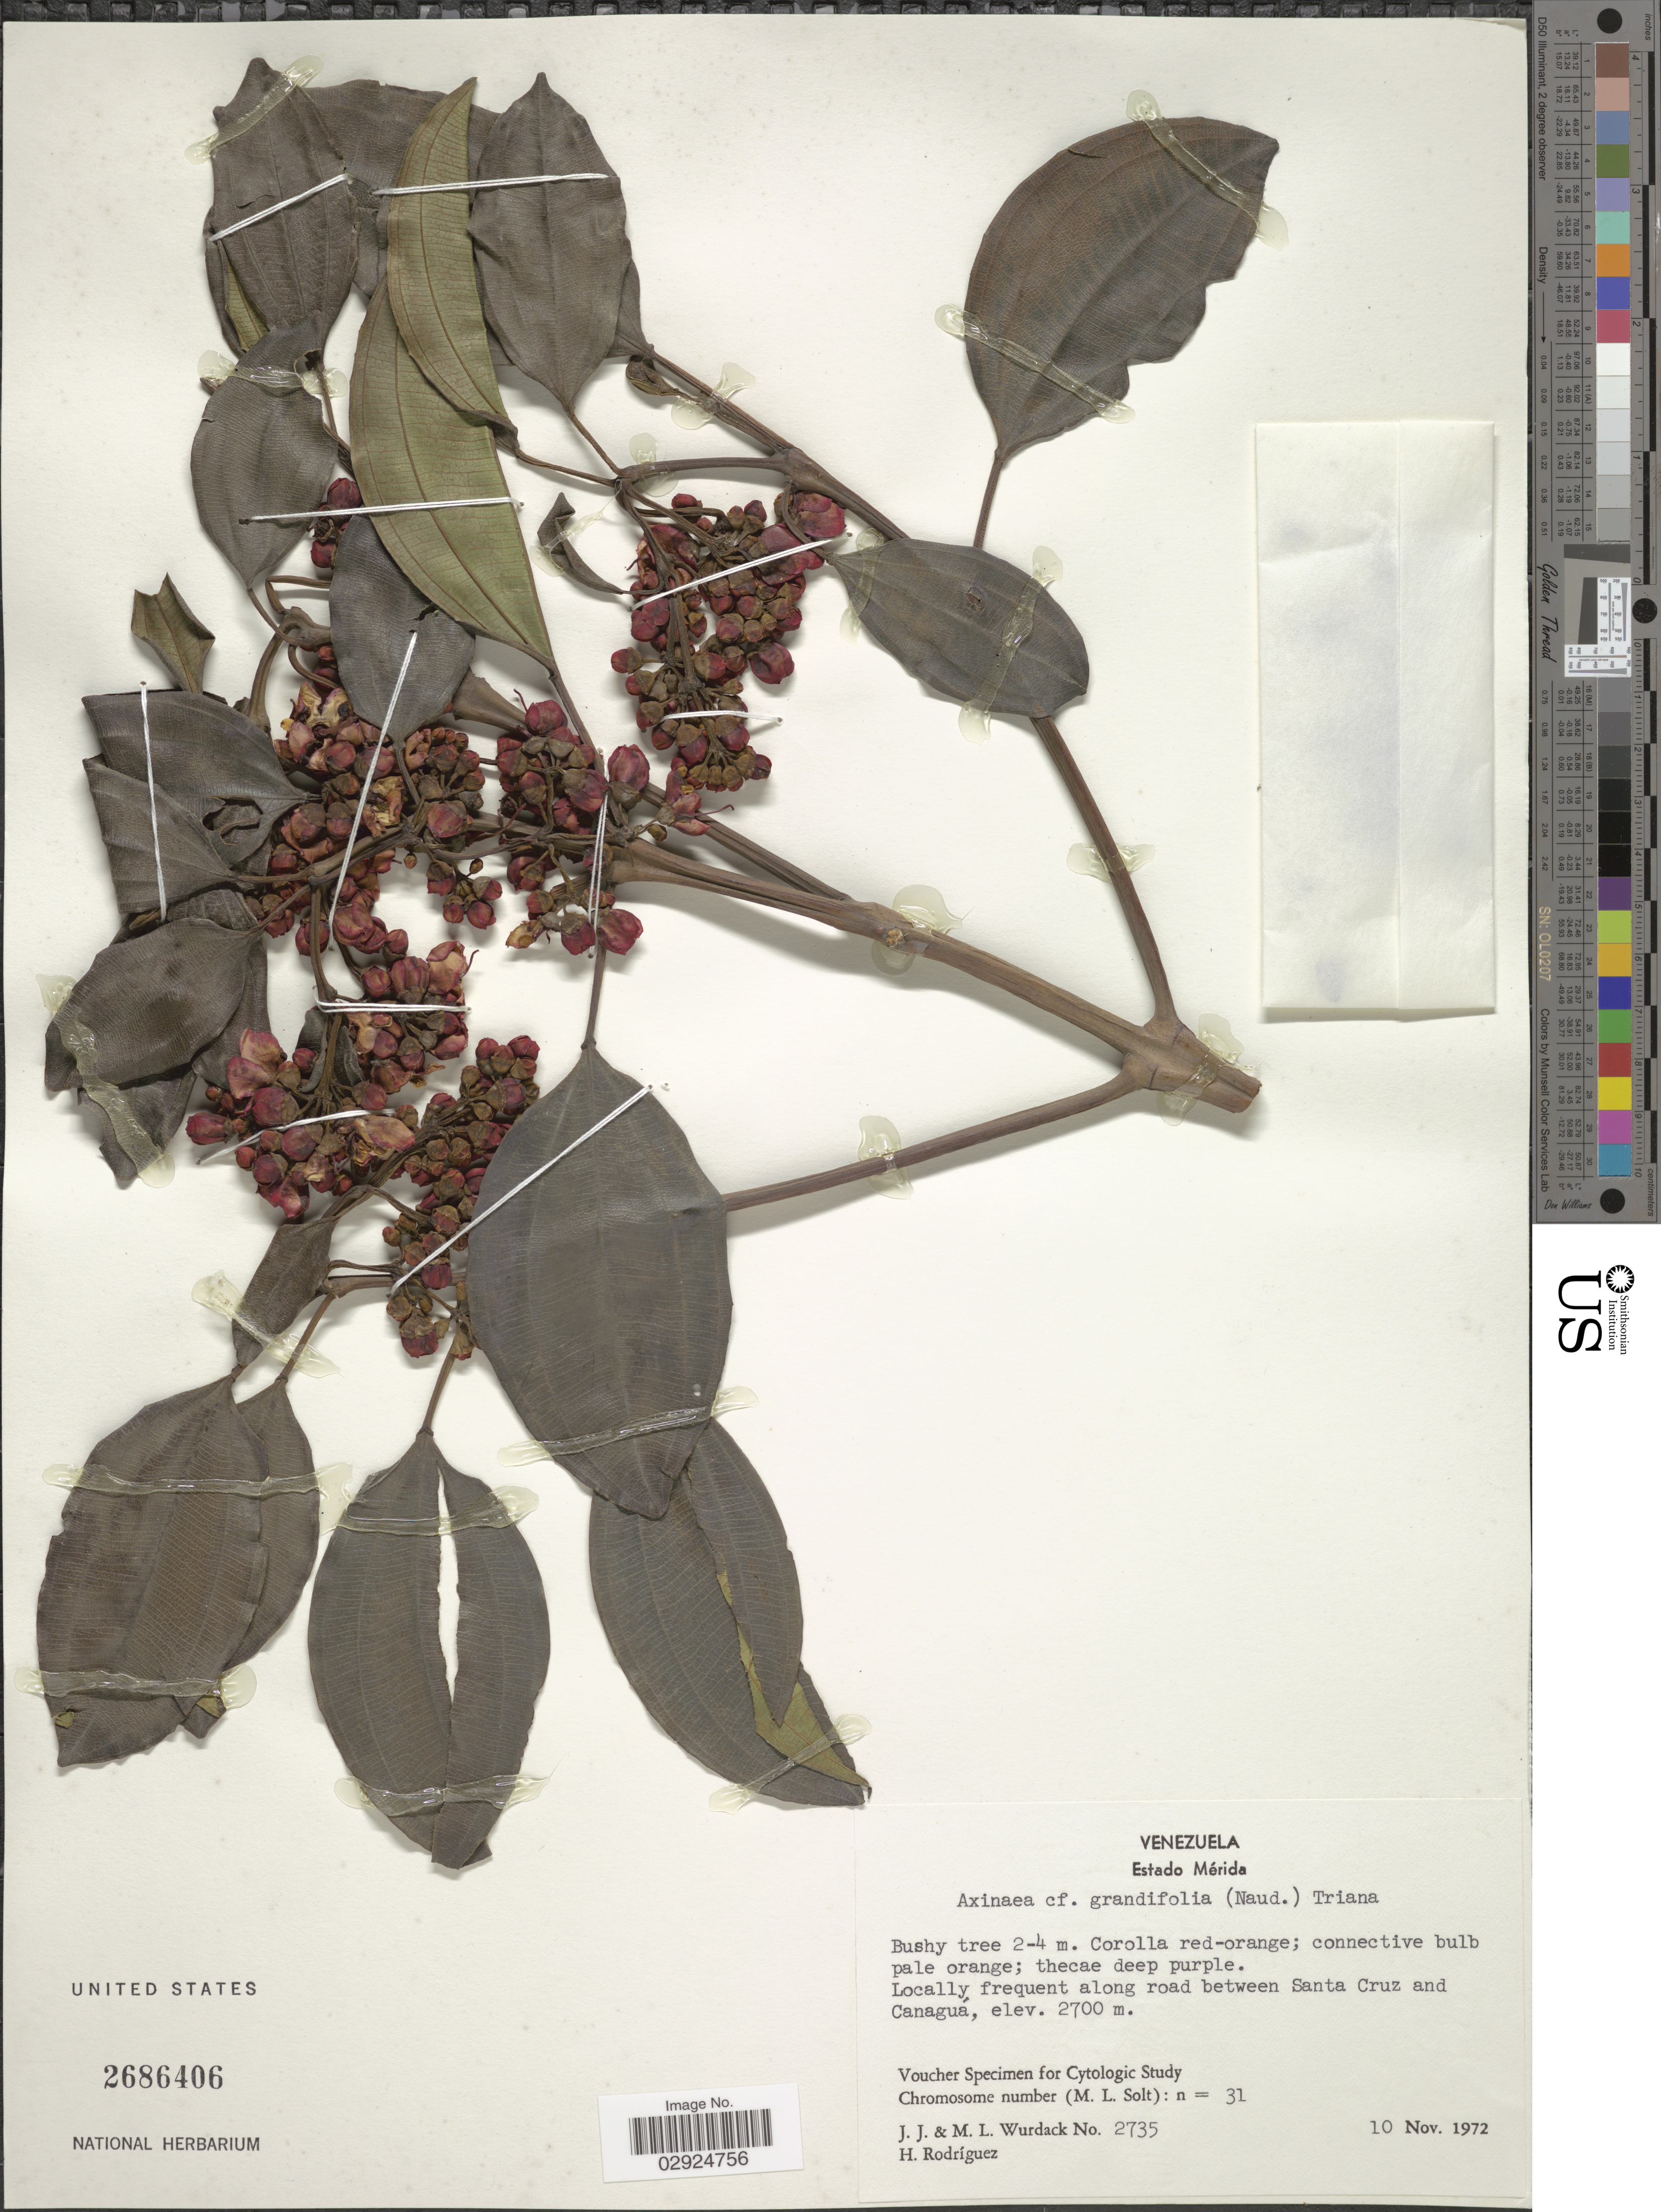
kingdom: Plantae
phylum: Tracheophyta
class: Magnoliopsida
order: Myrtales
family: Melastomataceae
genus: Axinaea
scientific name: Axinaea grandifolia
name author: (Naudin) Triana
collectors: J. J. Wurdack, M. L. Wurdack & H. Rodríguez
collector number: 2735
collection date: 1972-11-10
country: Venezuela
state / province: Mérida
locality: Estado Mérida. Locally frequent along road between Santa Cruz and Canagua.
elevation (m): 2700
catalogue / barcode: US 2686406